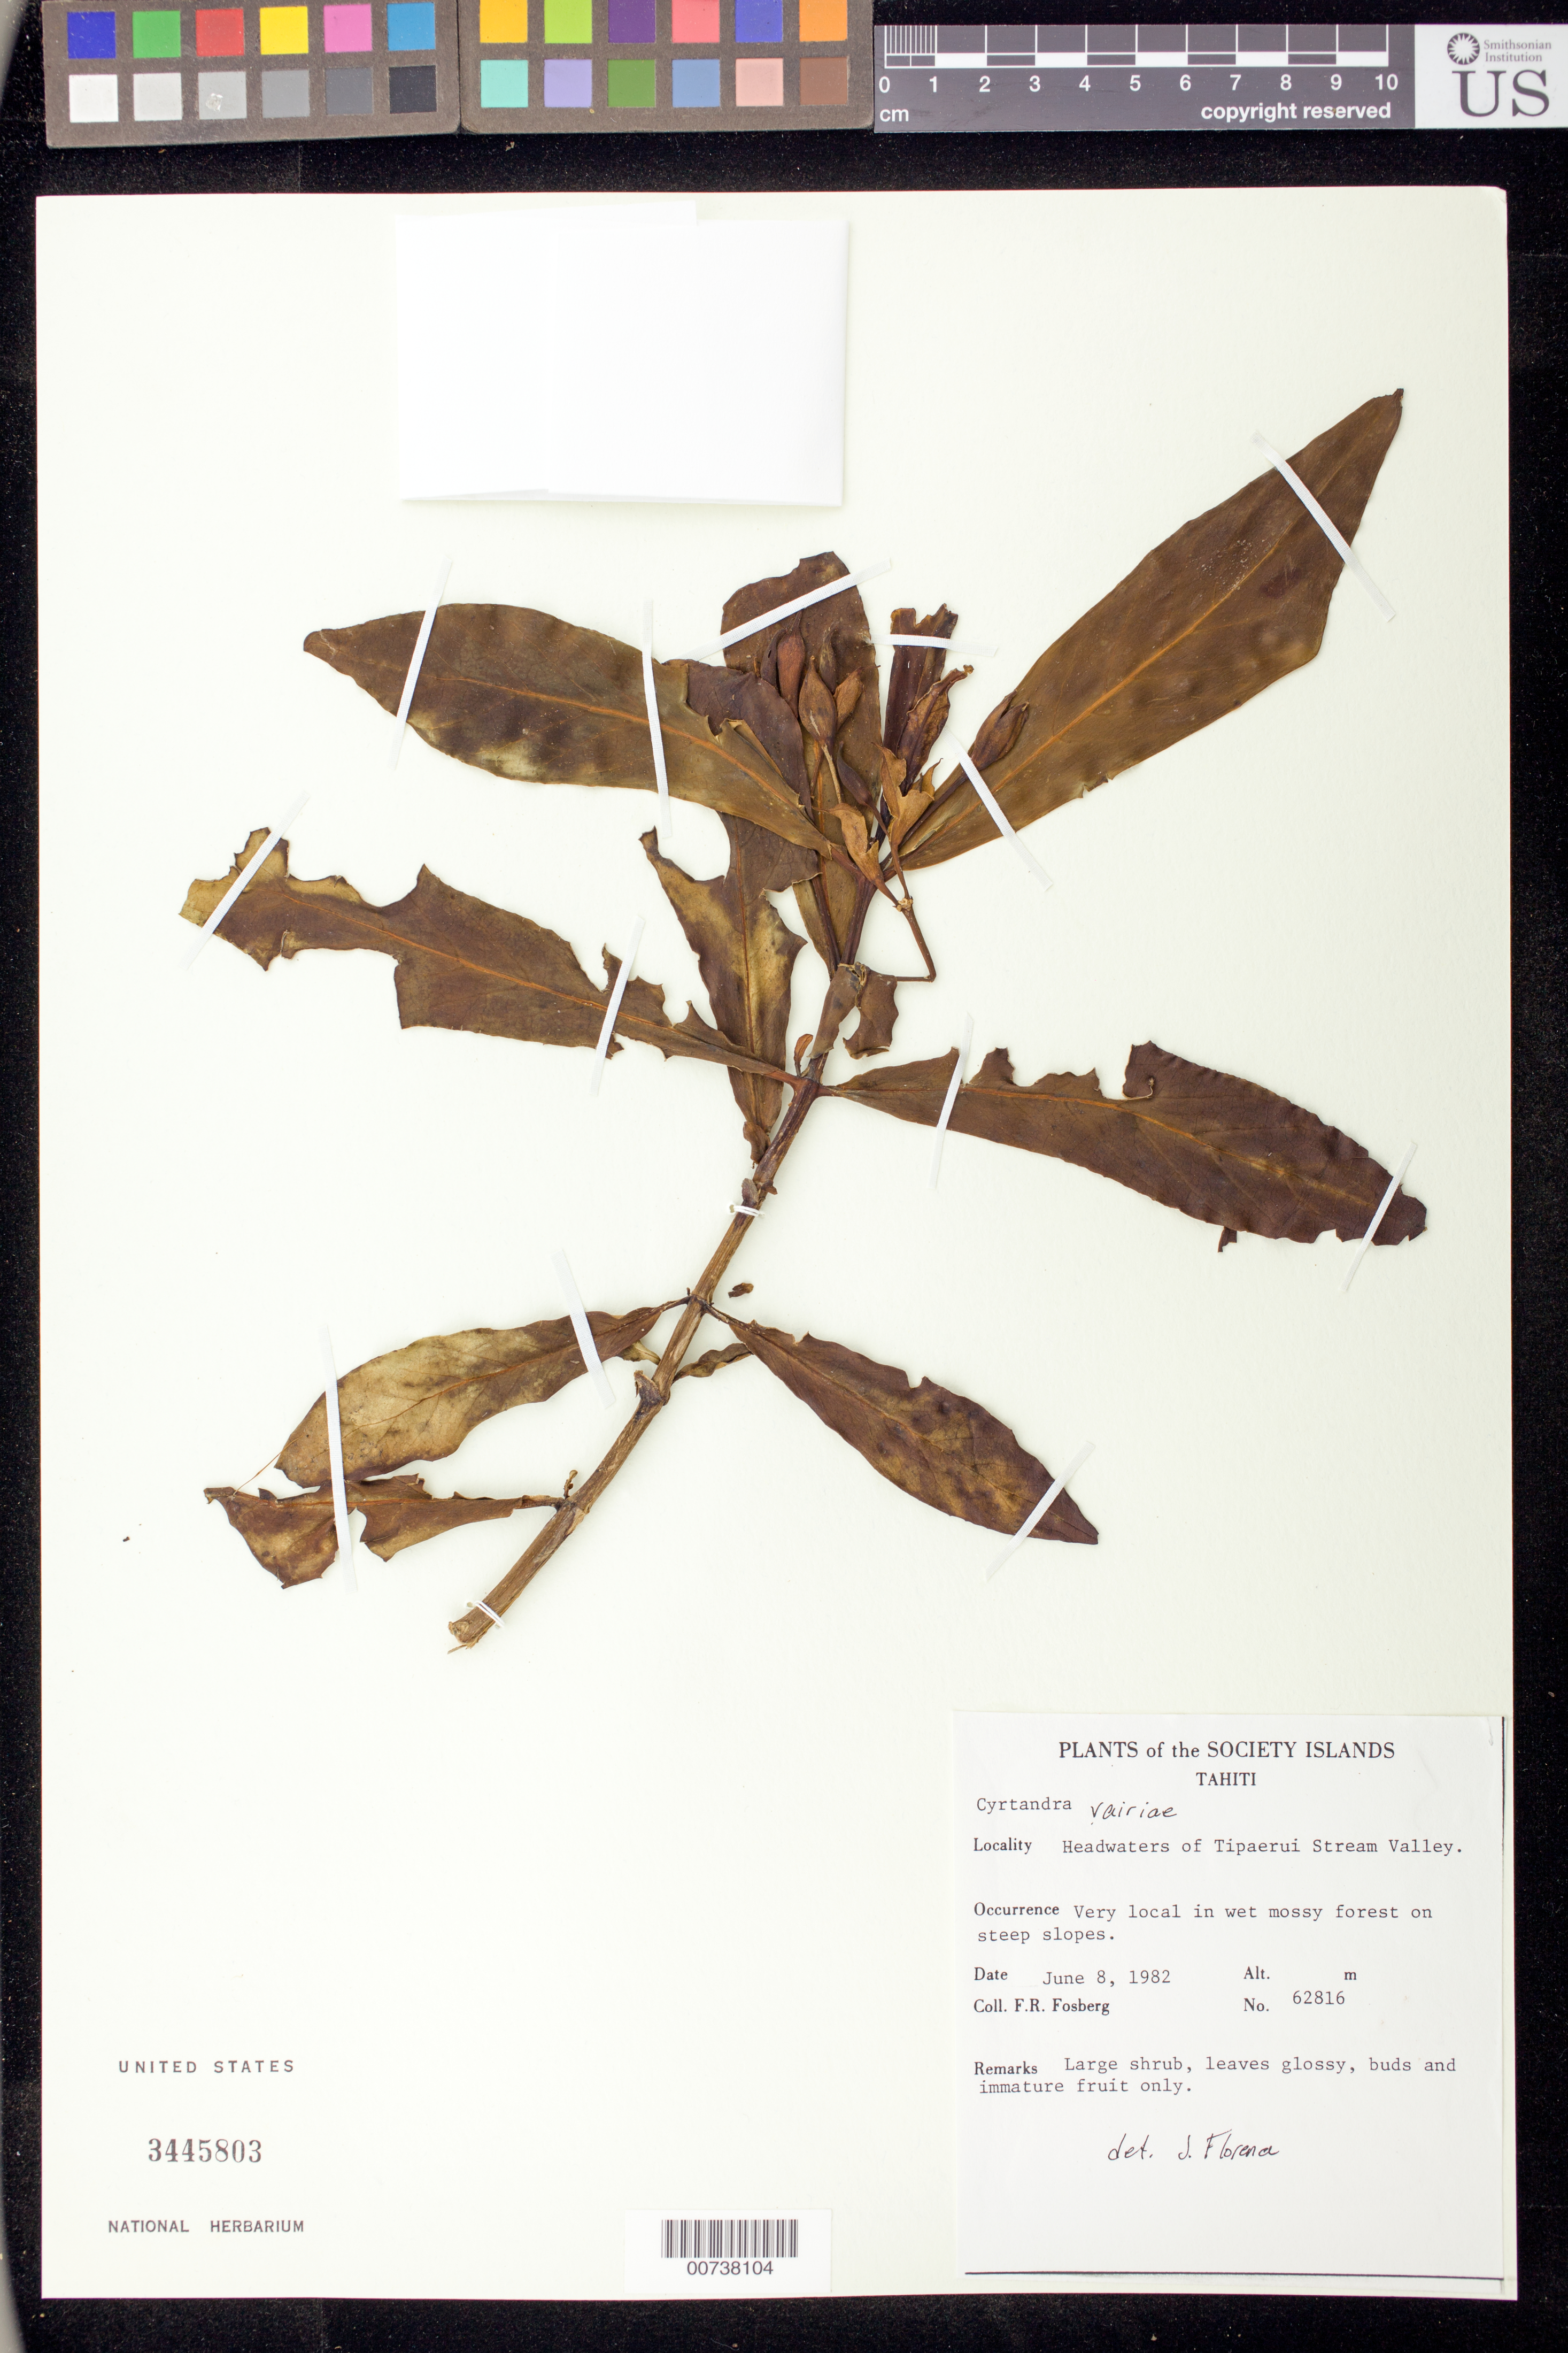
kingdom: Plantae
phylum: Tracheophyta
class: Magnoliopsida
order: Lamiales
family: Gesneriaceae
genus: Cyrtandra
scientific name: Cyrtandra vairiae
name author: Drake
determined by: Florence, J.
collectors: F. R. Fosberg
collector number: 62816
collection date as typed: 08 Jun 1982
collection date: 1982-06-08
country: French Polynesia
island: Tahiti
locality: Headwaters of Tipaerui Stream Valley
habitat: Very local in wet mossy forest on steep slopes.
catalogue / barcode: US 3445803